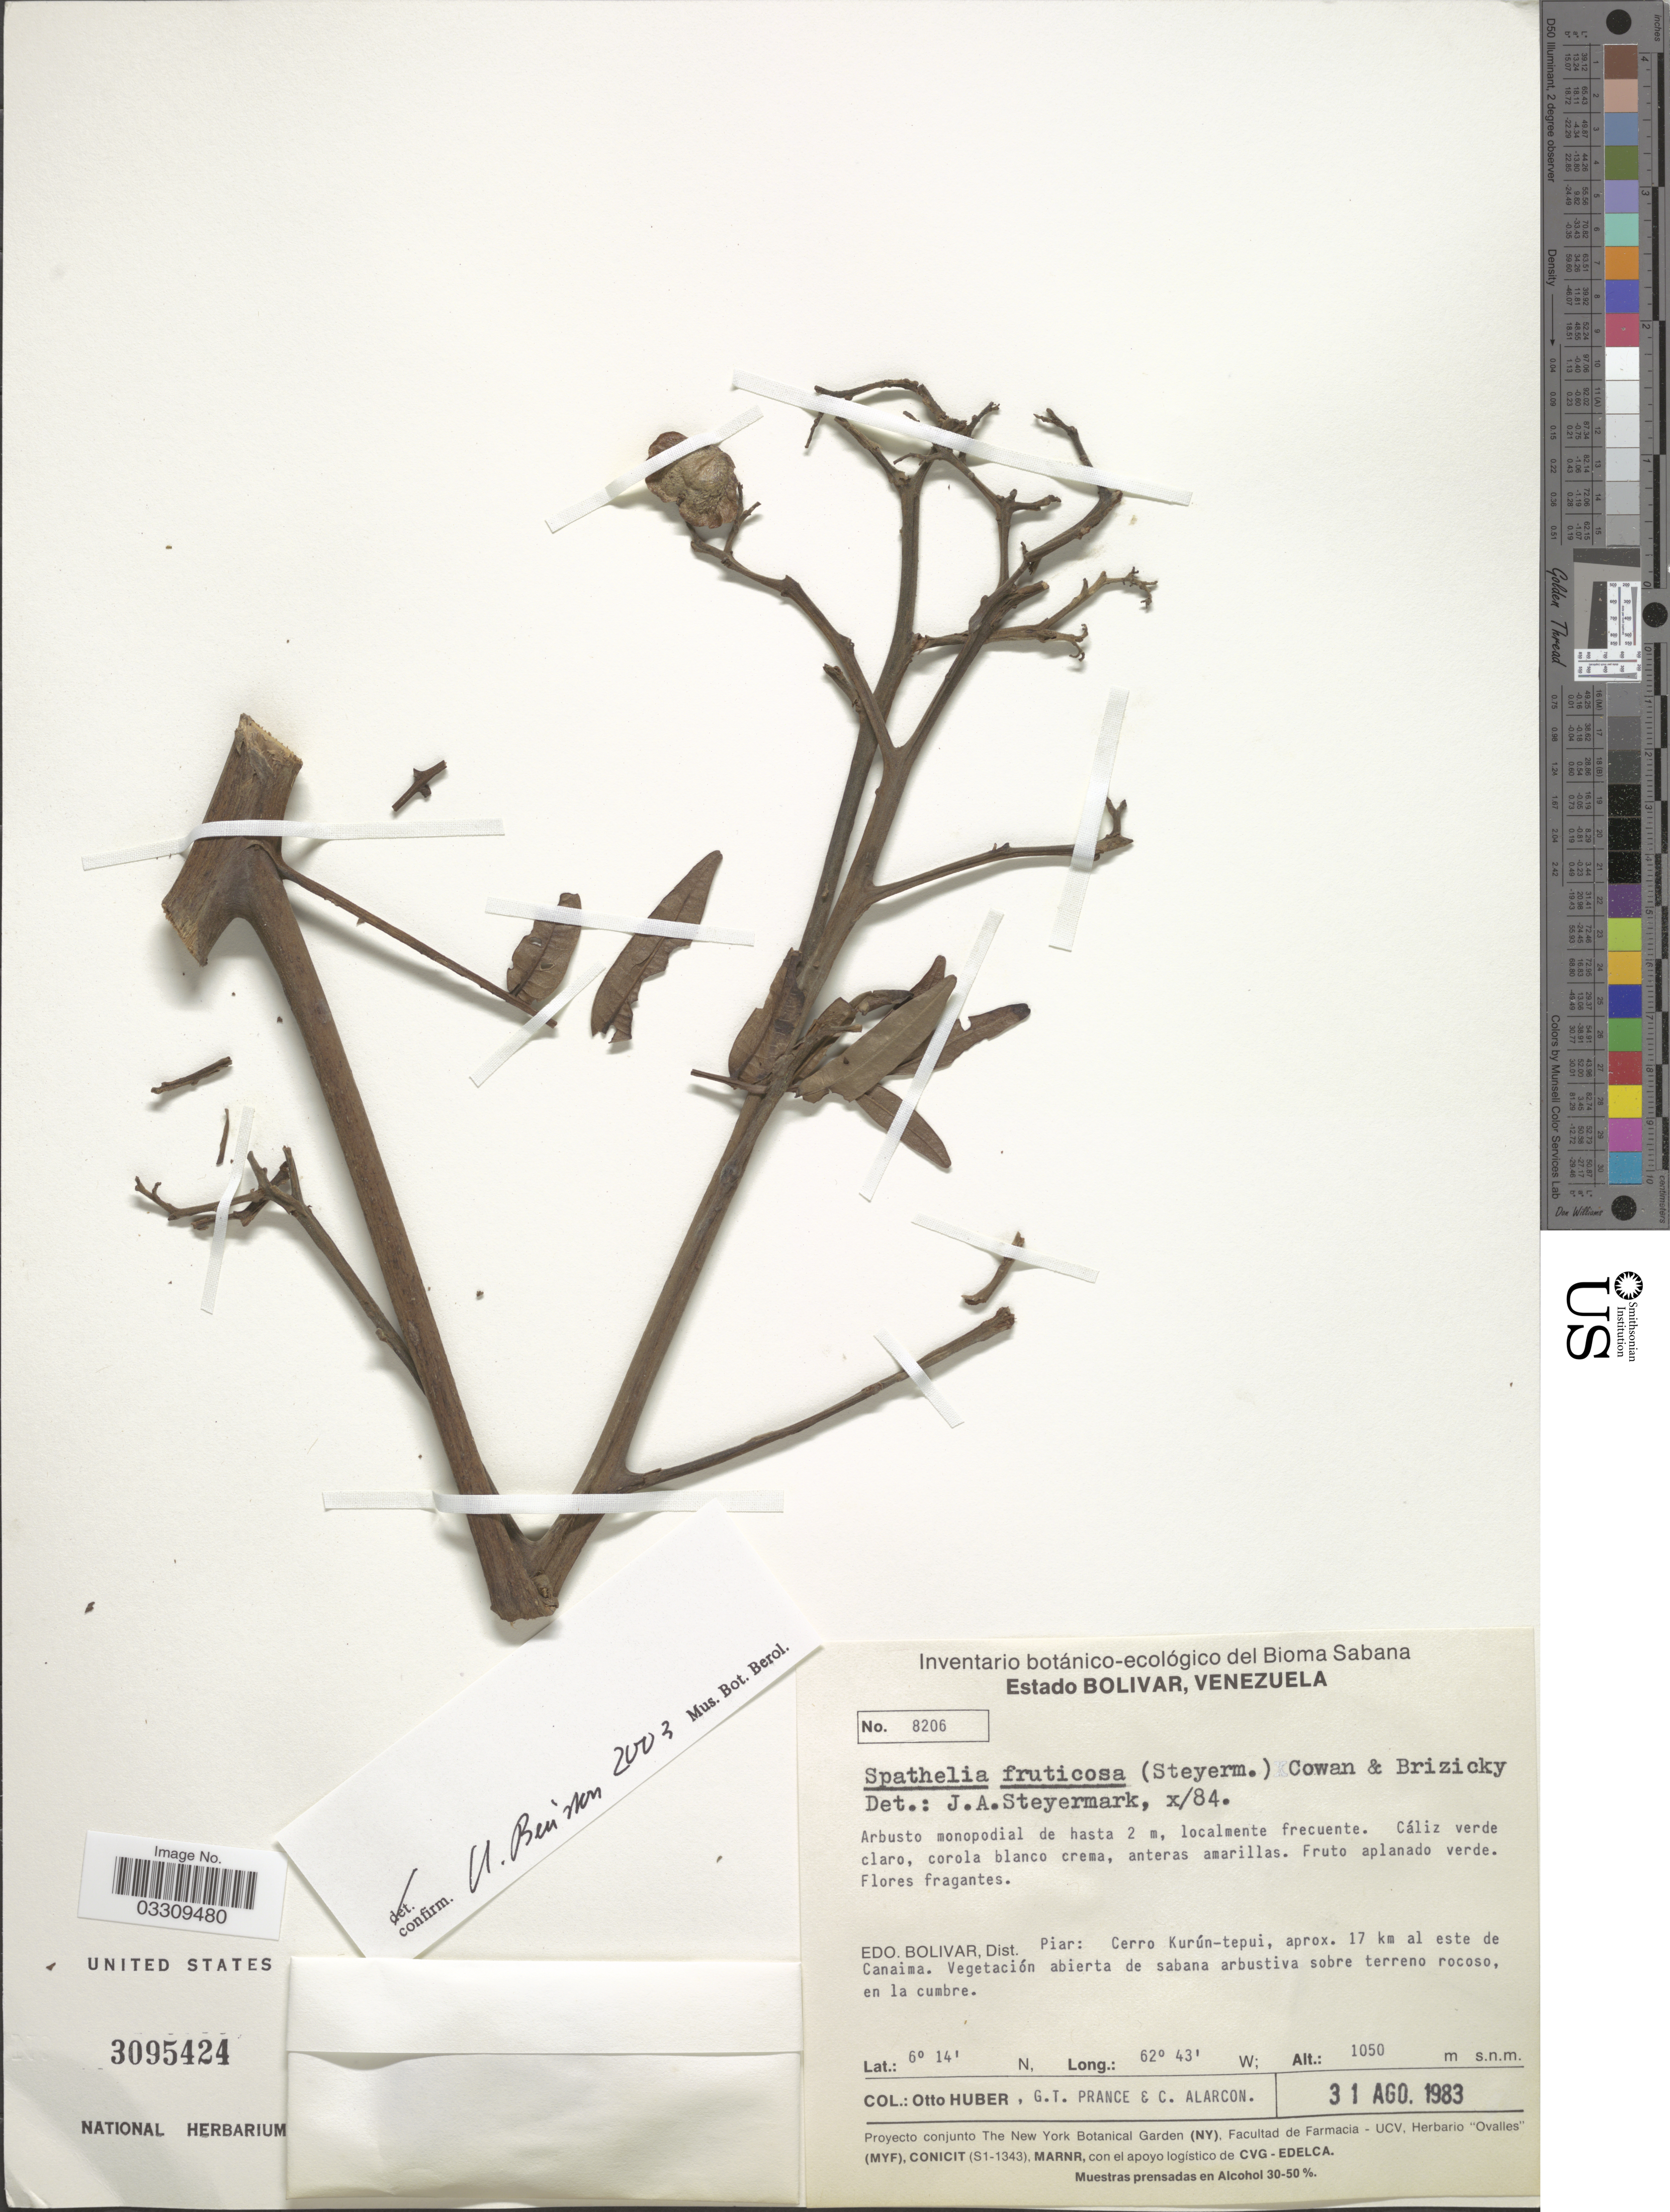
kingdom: Plantae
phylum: Tracheophyta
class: Magnoliopsida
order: Sapindales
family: Rutaceae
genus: Sohnreyia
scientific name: Sohnreyia ulei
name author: (Engl. ex Harms) Appelhans & Kessler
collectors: O. Huber, G. T. Prance & C. Alarcon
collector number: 8206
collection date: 1983-08-31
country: Venezuela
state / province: Bolivar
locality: Dist. Piar: Cerro Kurún-tepui, aprox. 17 km al este de Canaima.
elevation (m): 1050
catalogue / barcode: US 3095424